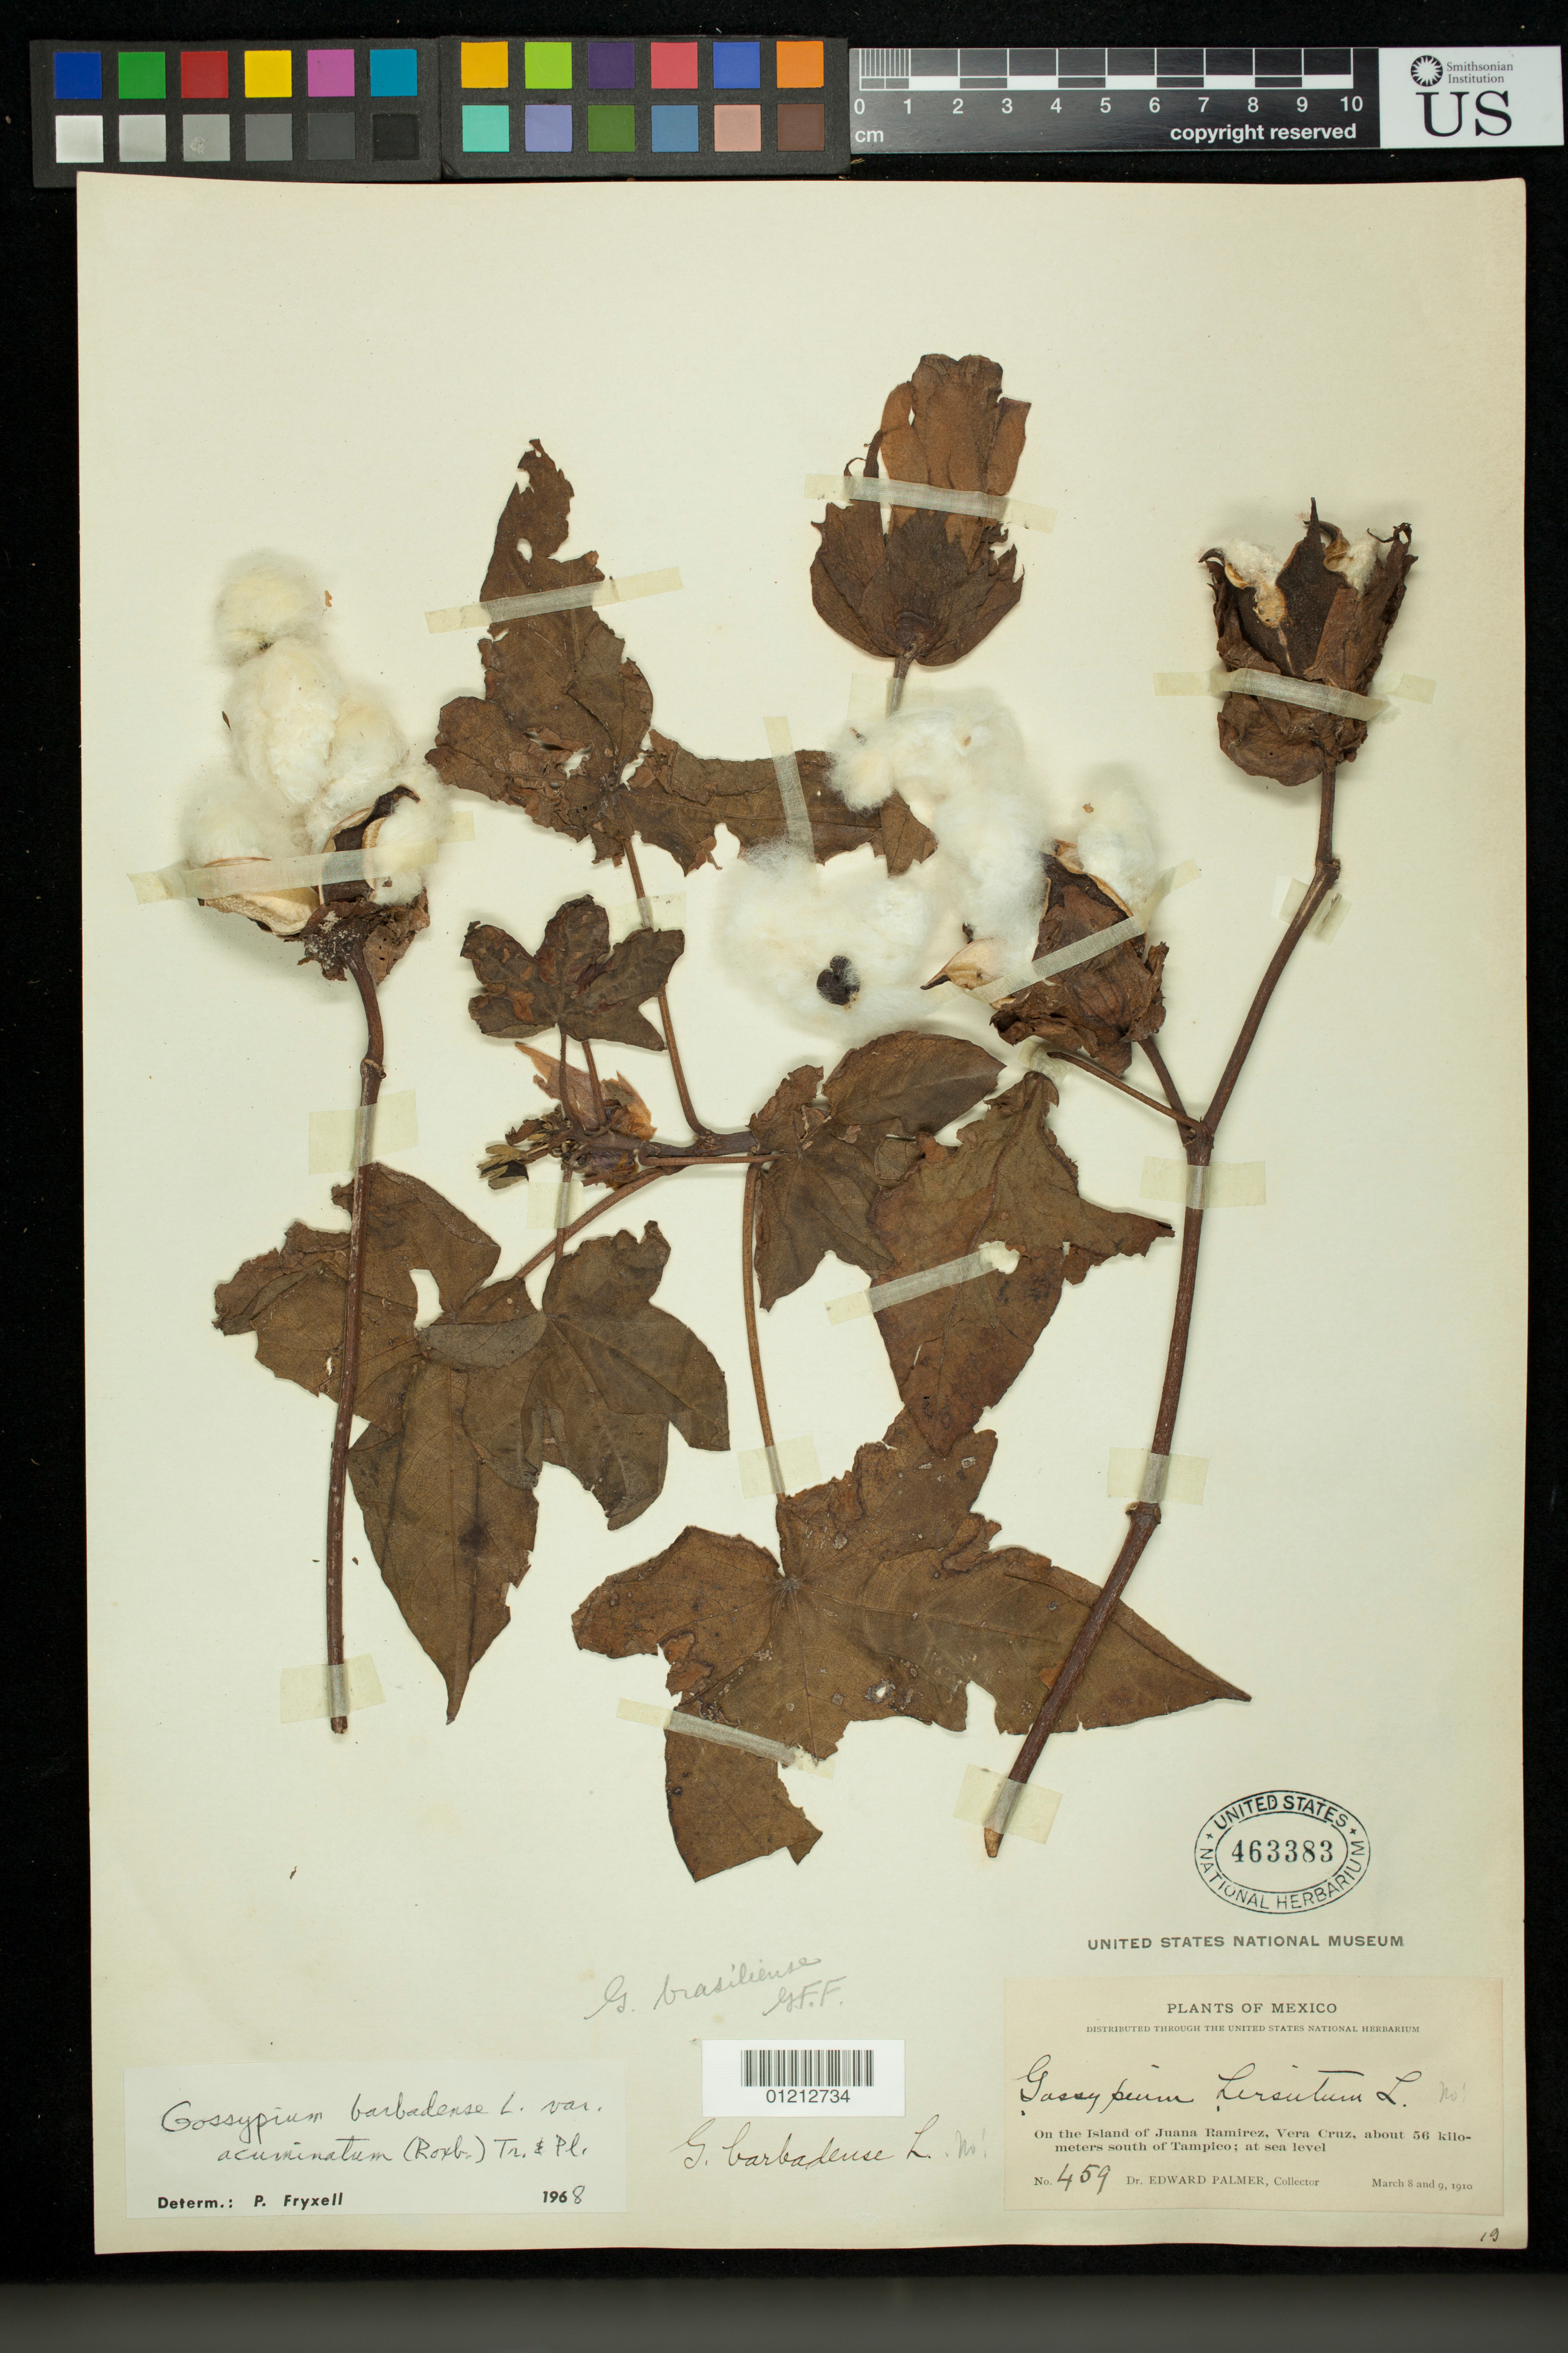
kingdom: Plantae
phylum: Tracheophyta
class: Magnoliopsida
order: Malvales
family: Malvaceae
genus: Gossypium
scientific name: Gossypium barbadense var. acuminatum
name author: (Roxb. ex G. Don) Triana & Planch.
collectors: E. Palmer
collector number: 459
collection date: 1910-03-08/1910-03-09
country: Mexico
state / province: Veracruz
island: Juana Ramirez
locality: About 56 km S of Tampico, at sea level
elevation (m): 0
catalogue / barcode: US 463383